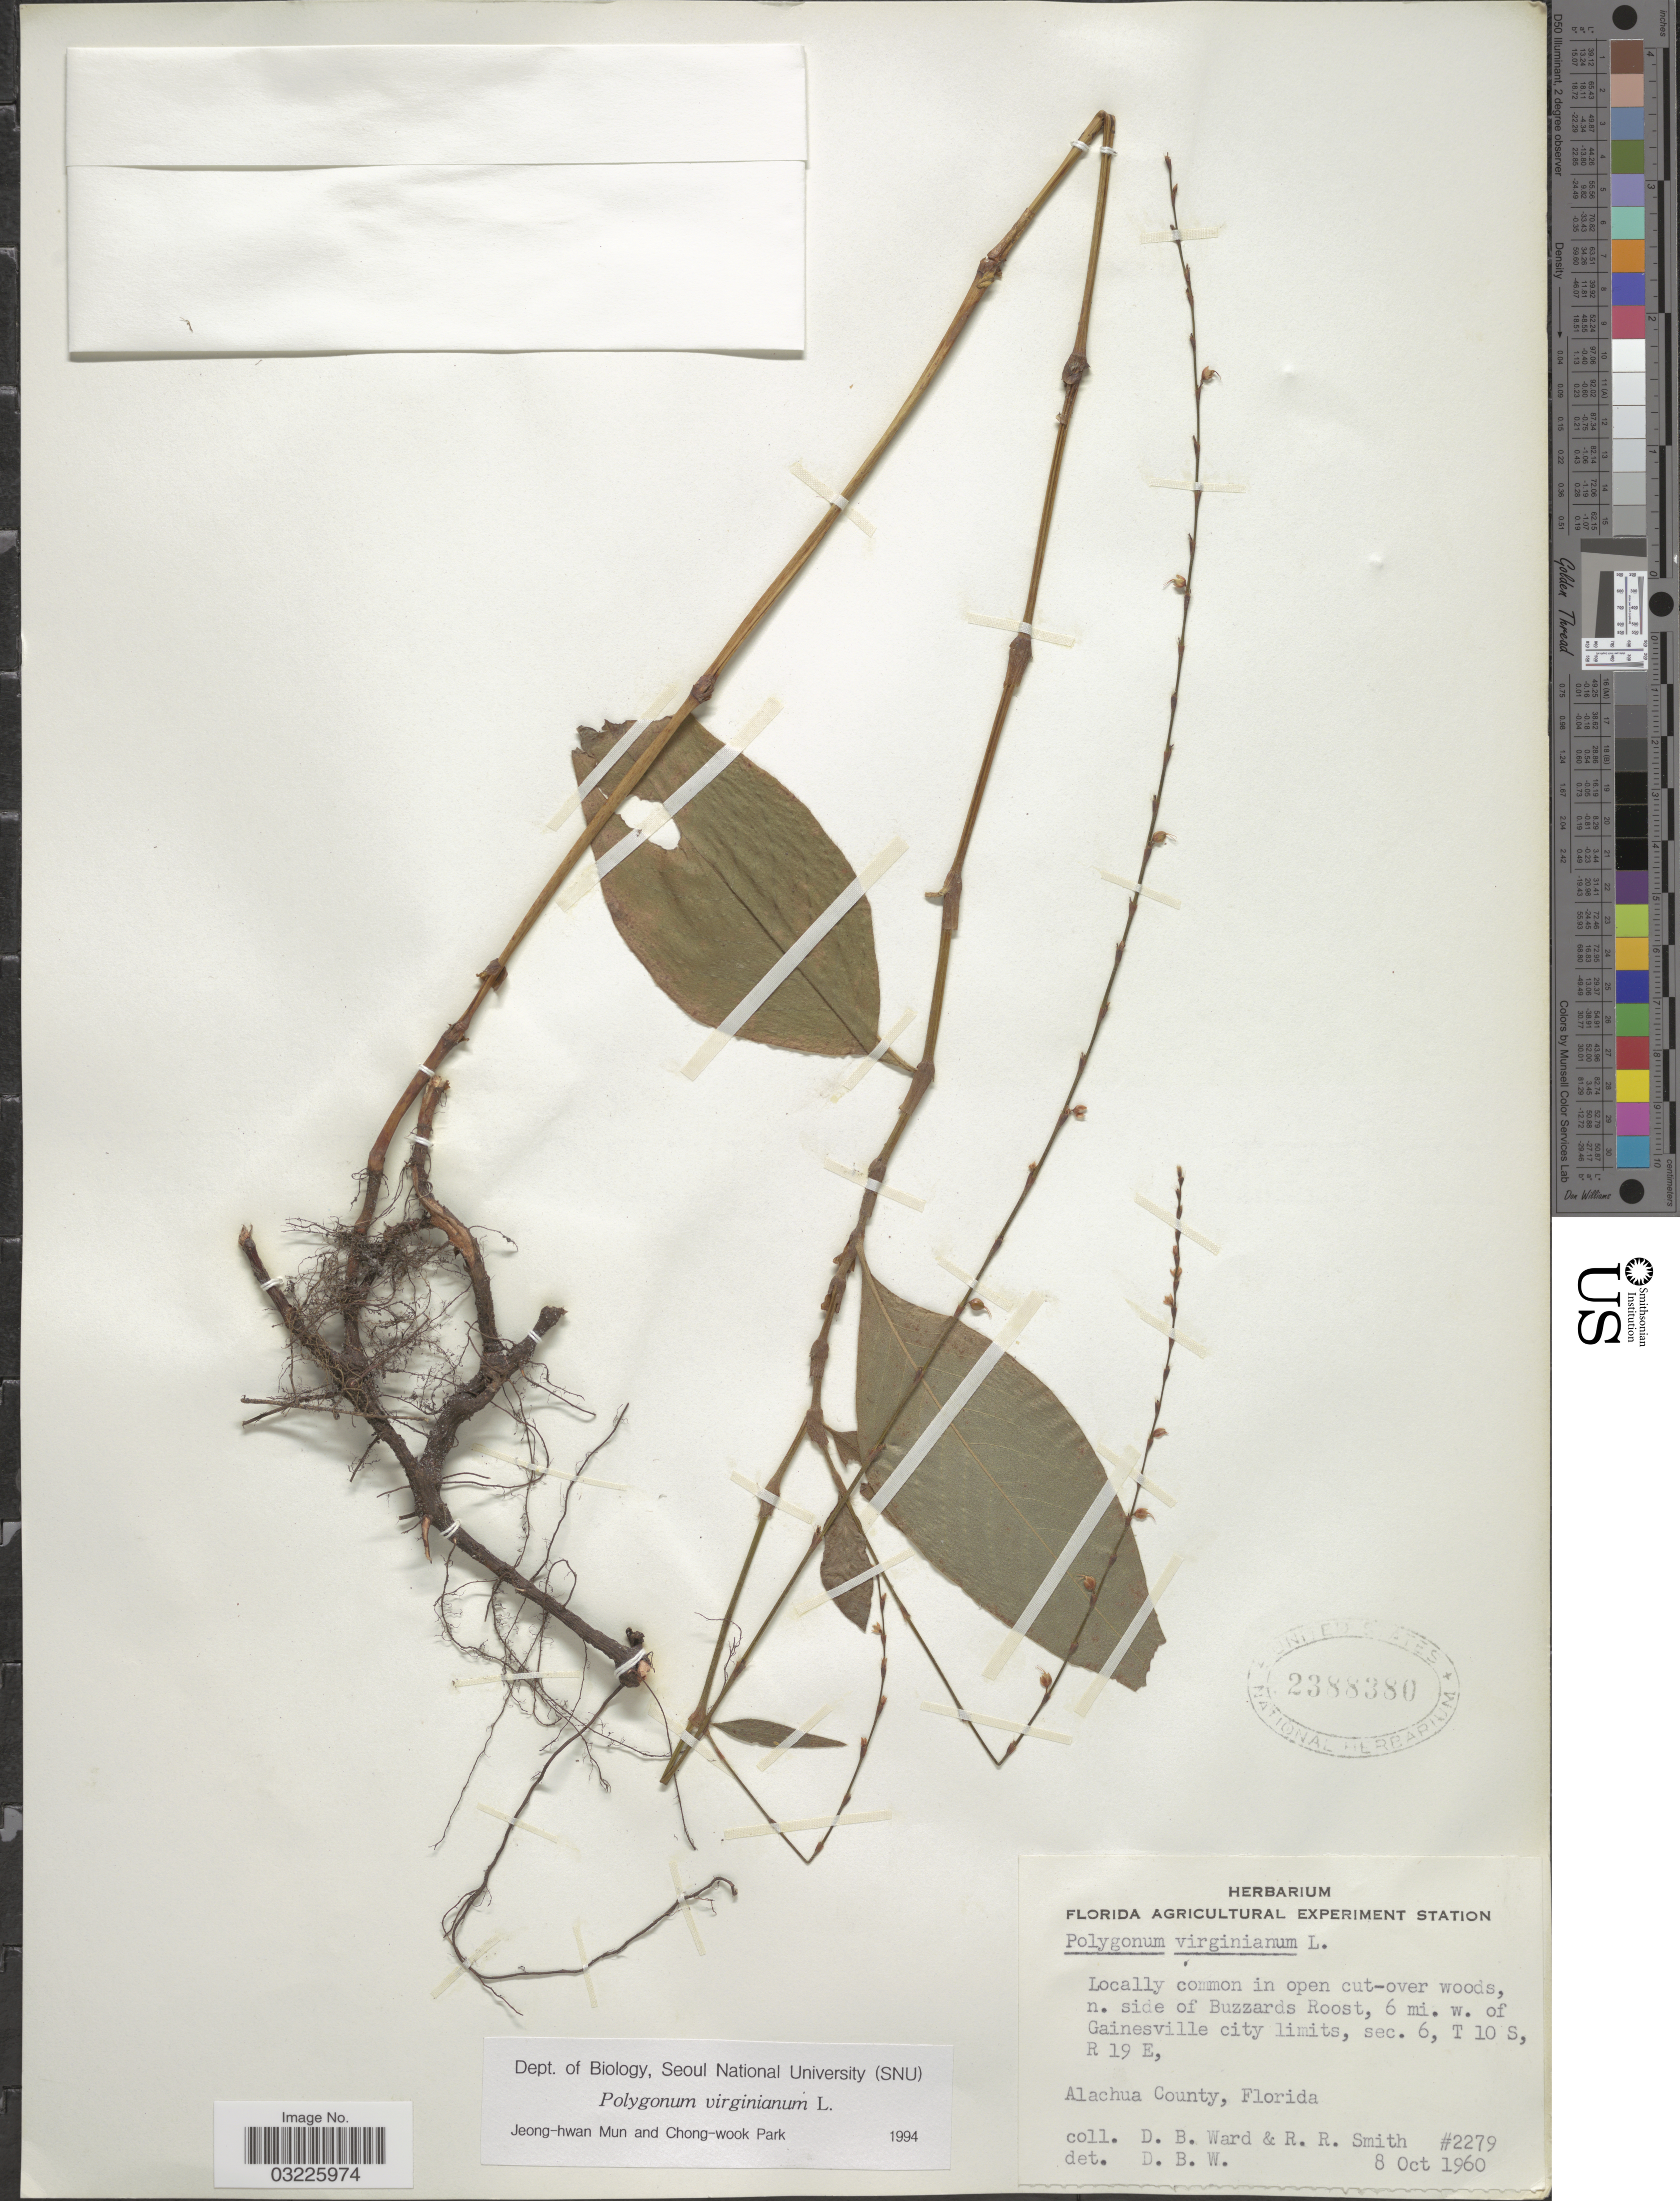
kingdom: Plantae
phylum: Tracheophyta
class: Magnoliopsida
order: Caryophyllales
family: Polygonaceae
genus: Persicaria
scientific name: Persicaria virginiana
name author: (L.) Gaertn.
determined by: Atha, D. E.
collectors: D. B. Ward & R. Smith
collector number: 2279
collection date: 1960-10-08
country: United States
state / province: Florida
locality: N. side of Buzzards Roost, 6 mi. w. of Gainesville city limits, sec. 6, T 10 S, R 19 E. Alachua County.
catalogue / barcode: US 2388380